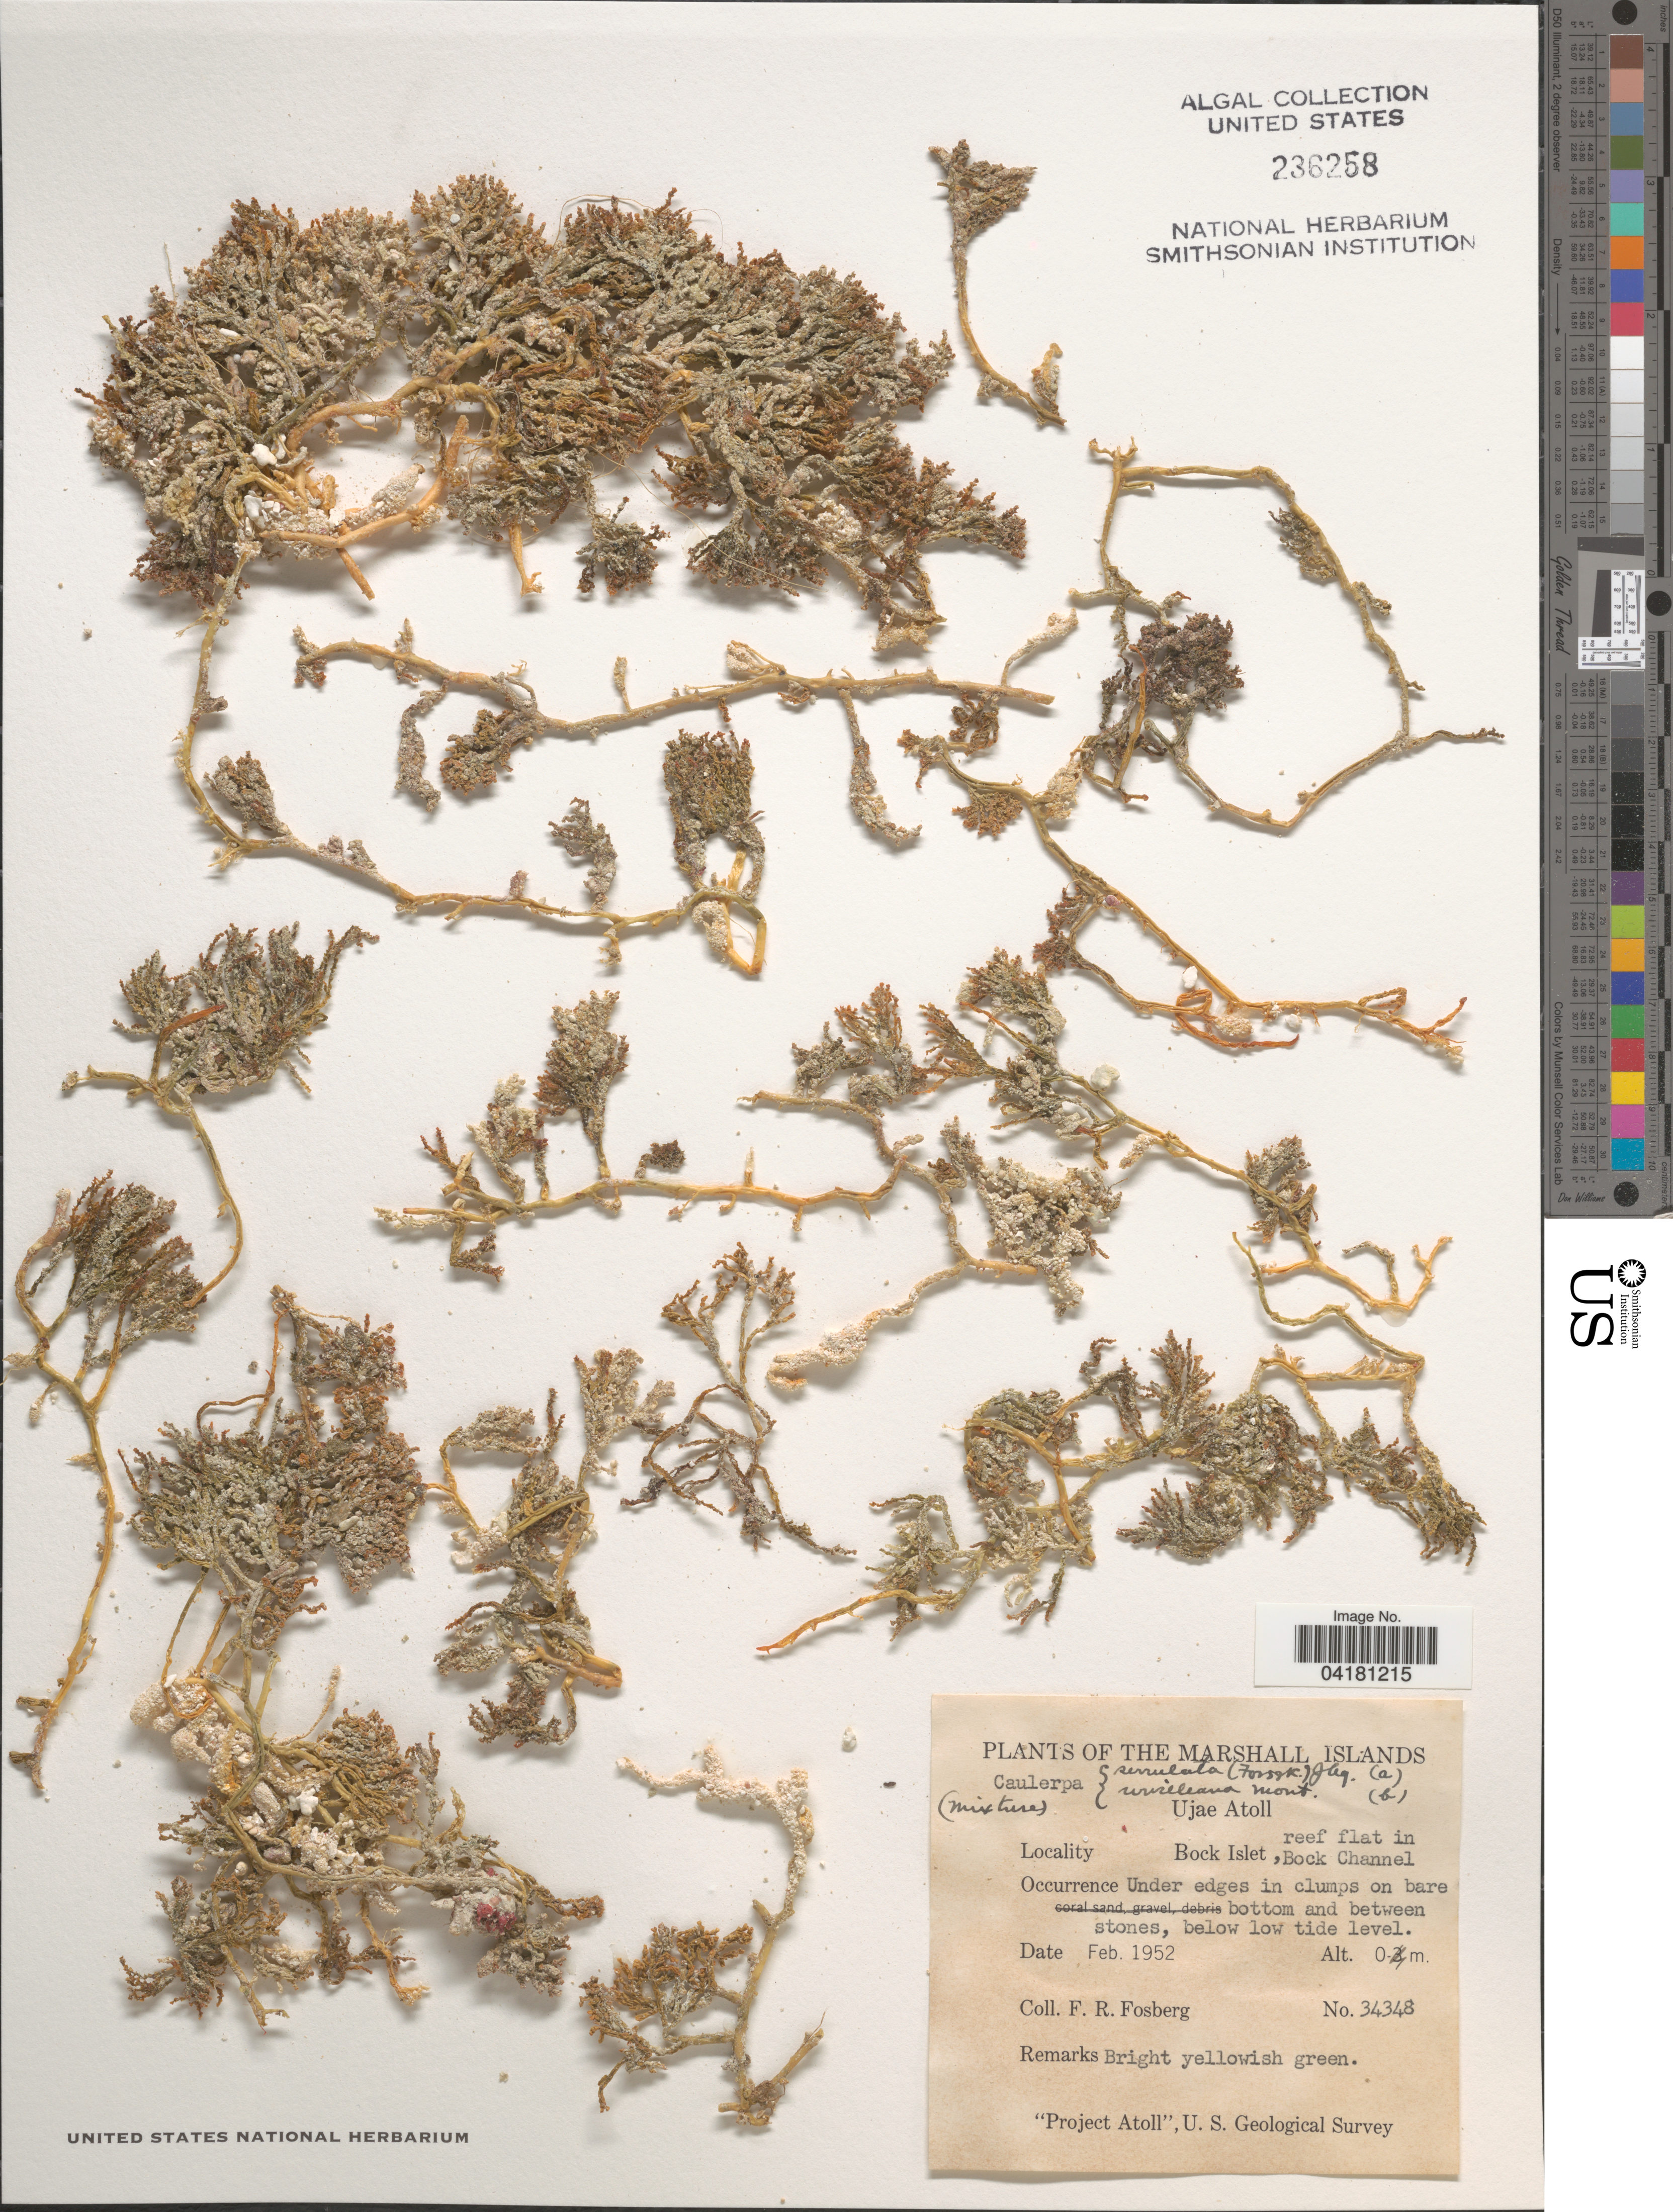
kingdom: Plantae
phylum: Chlorophyta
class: Ulvophyceae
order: Bryopsidales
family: Caulerpaceae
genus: Caulerpa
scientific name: Caulerpa serrulata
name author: (Forssk.) J. Agardh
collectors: F. R. Fosberg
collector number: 34348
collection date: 1952-02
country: Marshall Islands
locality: Ujae Atoll. Bock Islet, reef flat in Bock Channel. "Project Atoll", U. S. Geological Survey.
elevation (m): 0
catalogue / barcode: US 236258